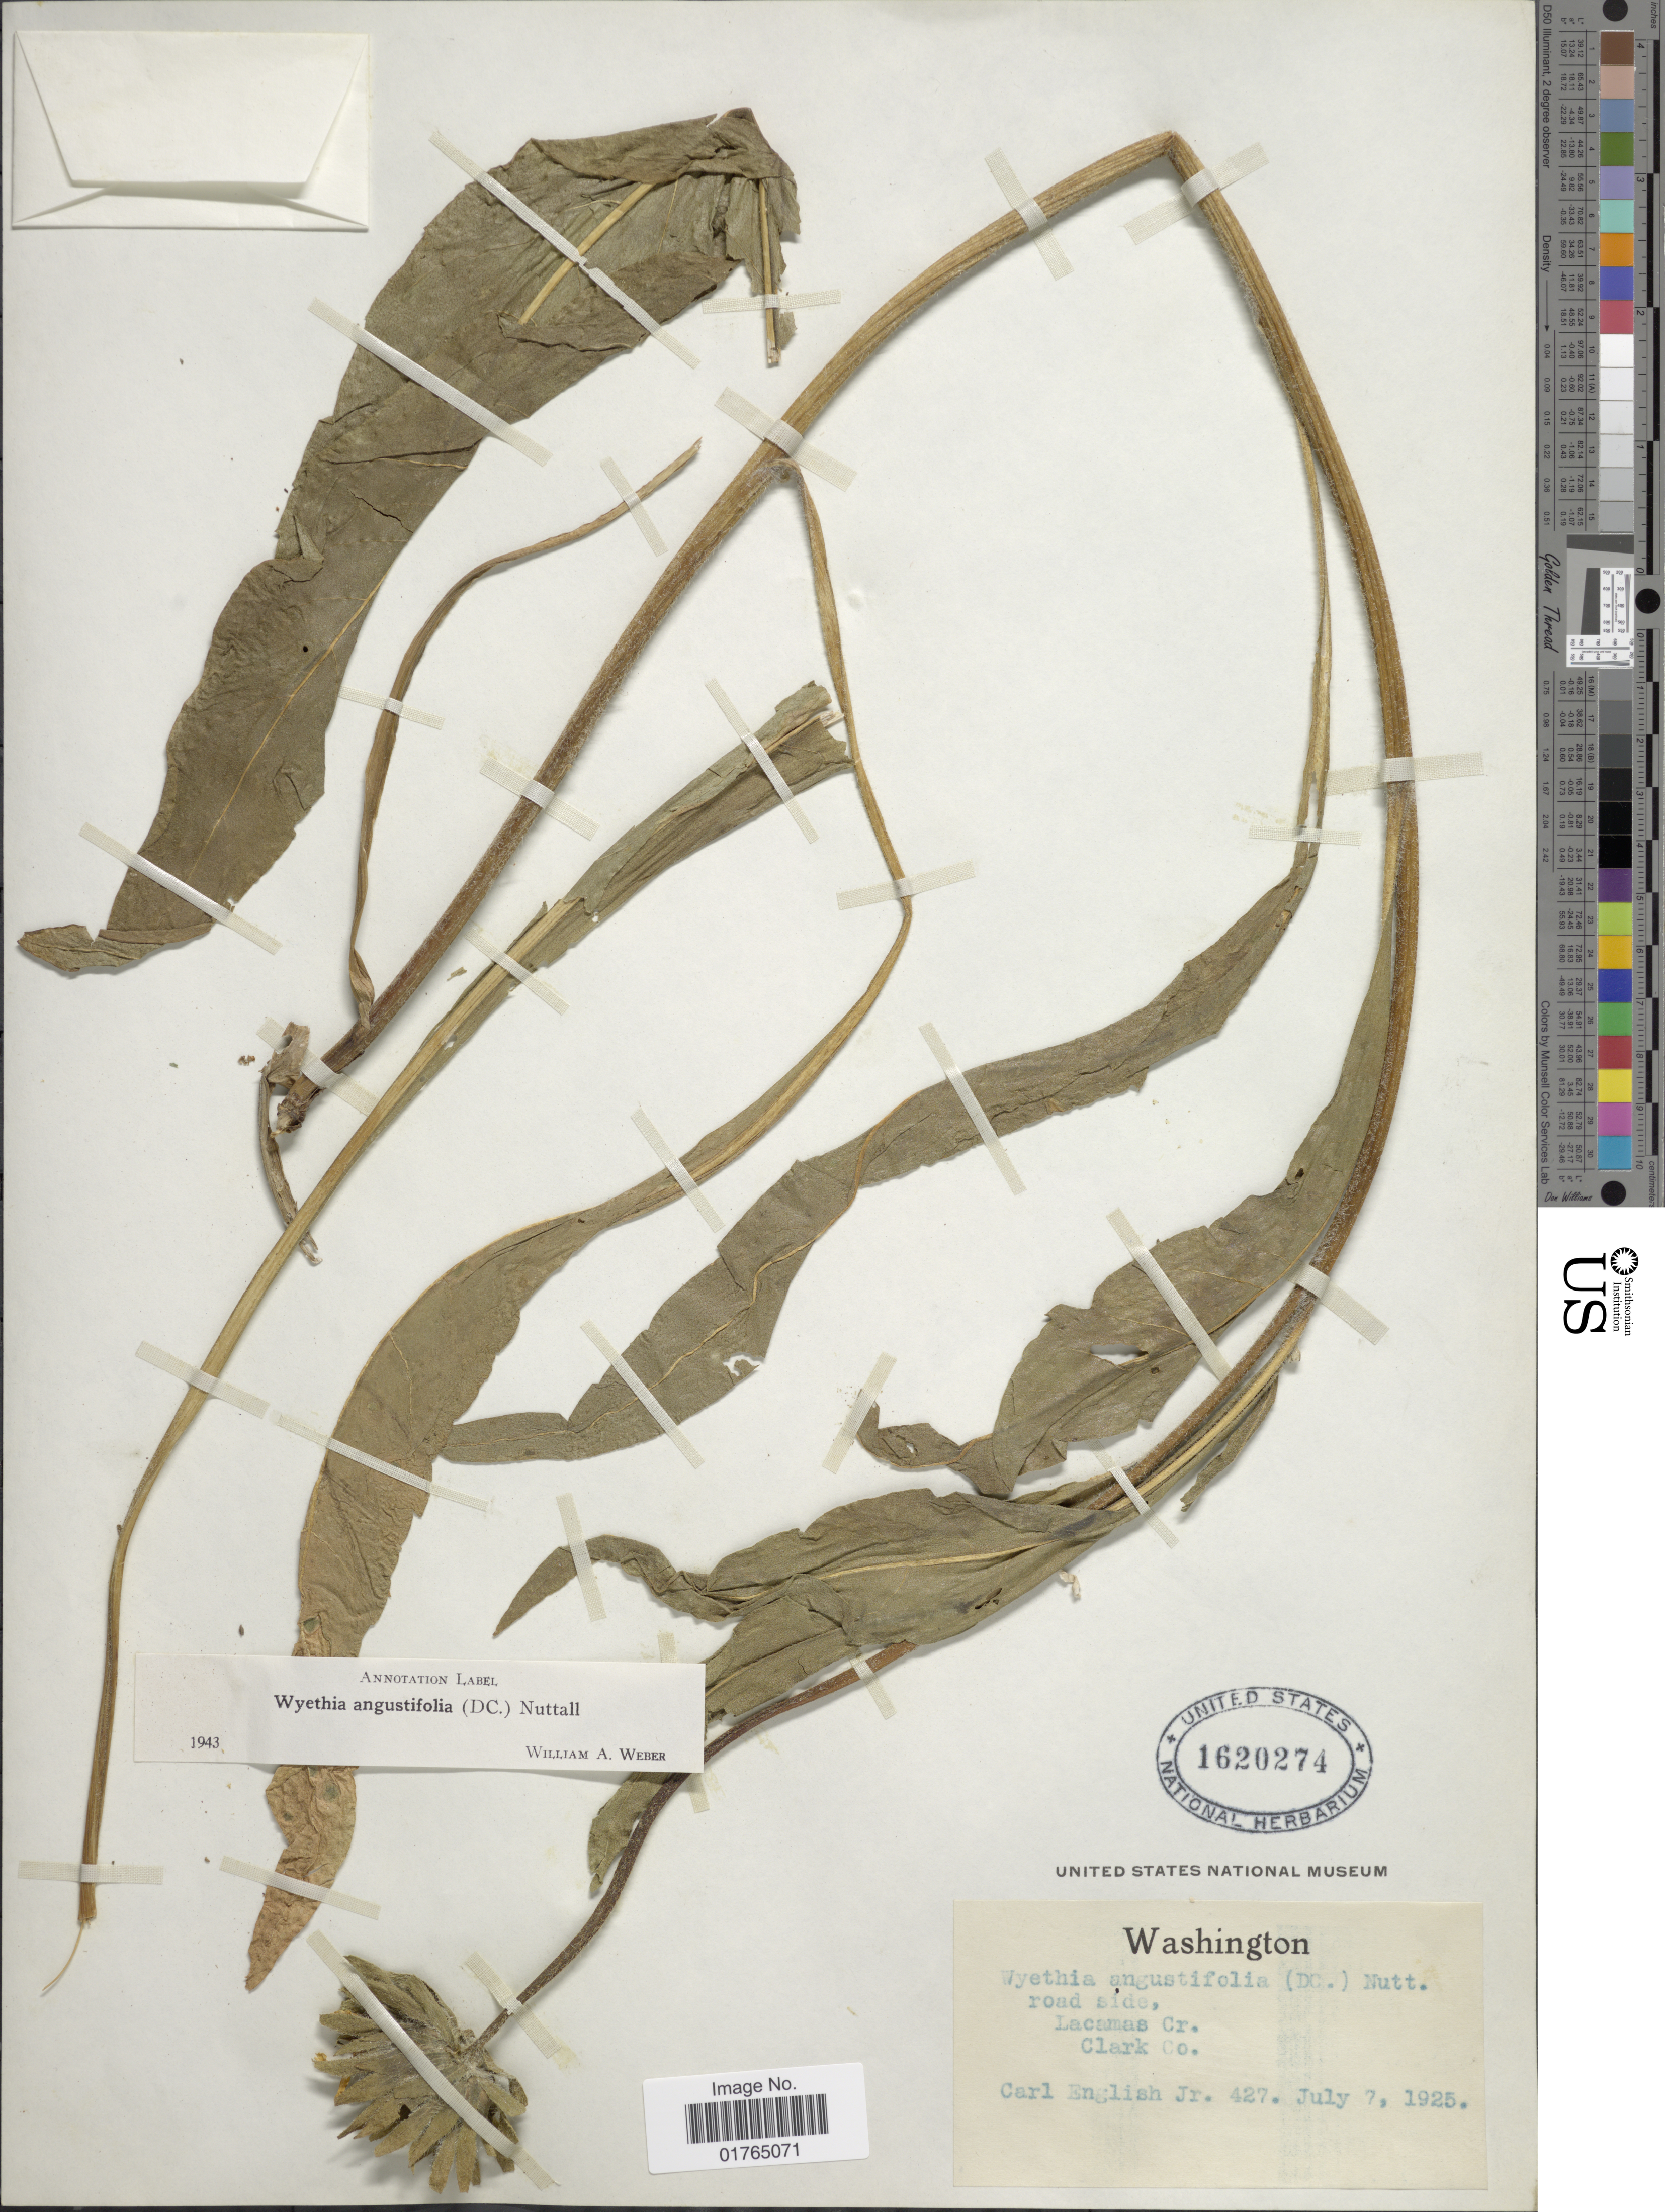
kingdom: Plantae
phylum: Tracheophyta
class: Magnoliopsida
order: Asterales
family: Asteraceae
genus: Wyethia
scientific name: Wyethia angustifolia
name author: (DC.) Nutt.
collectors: C. English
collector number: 427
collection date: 1925-07-07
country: United States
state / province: Washington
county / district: Clark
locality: Lacamas Cr., Clark Co.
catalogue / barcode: US 1620274